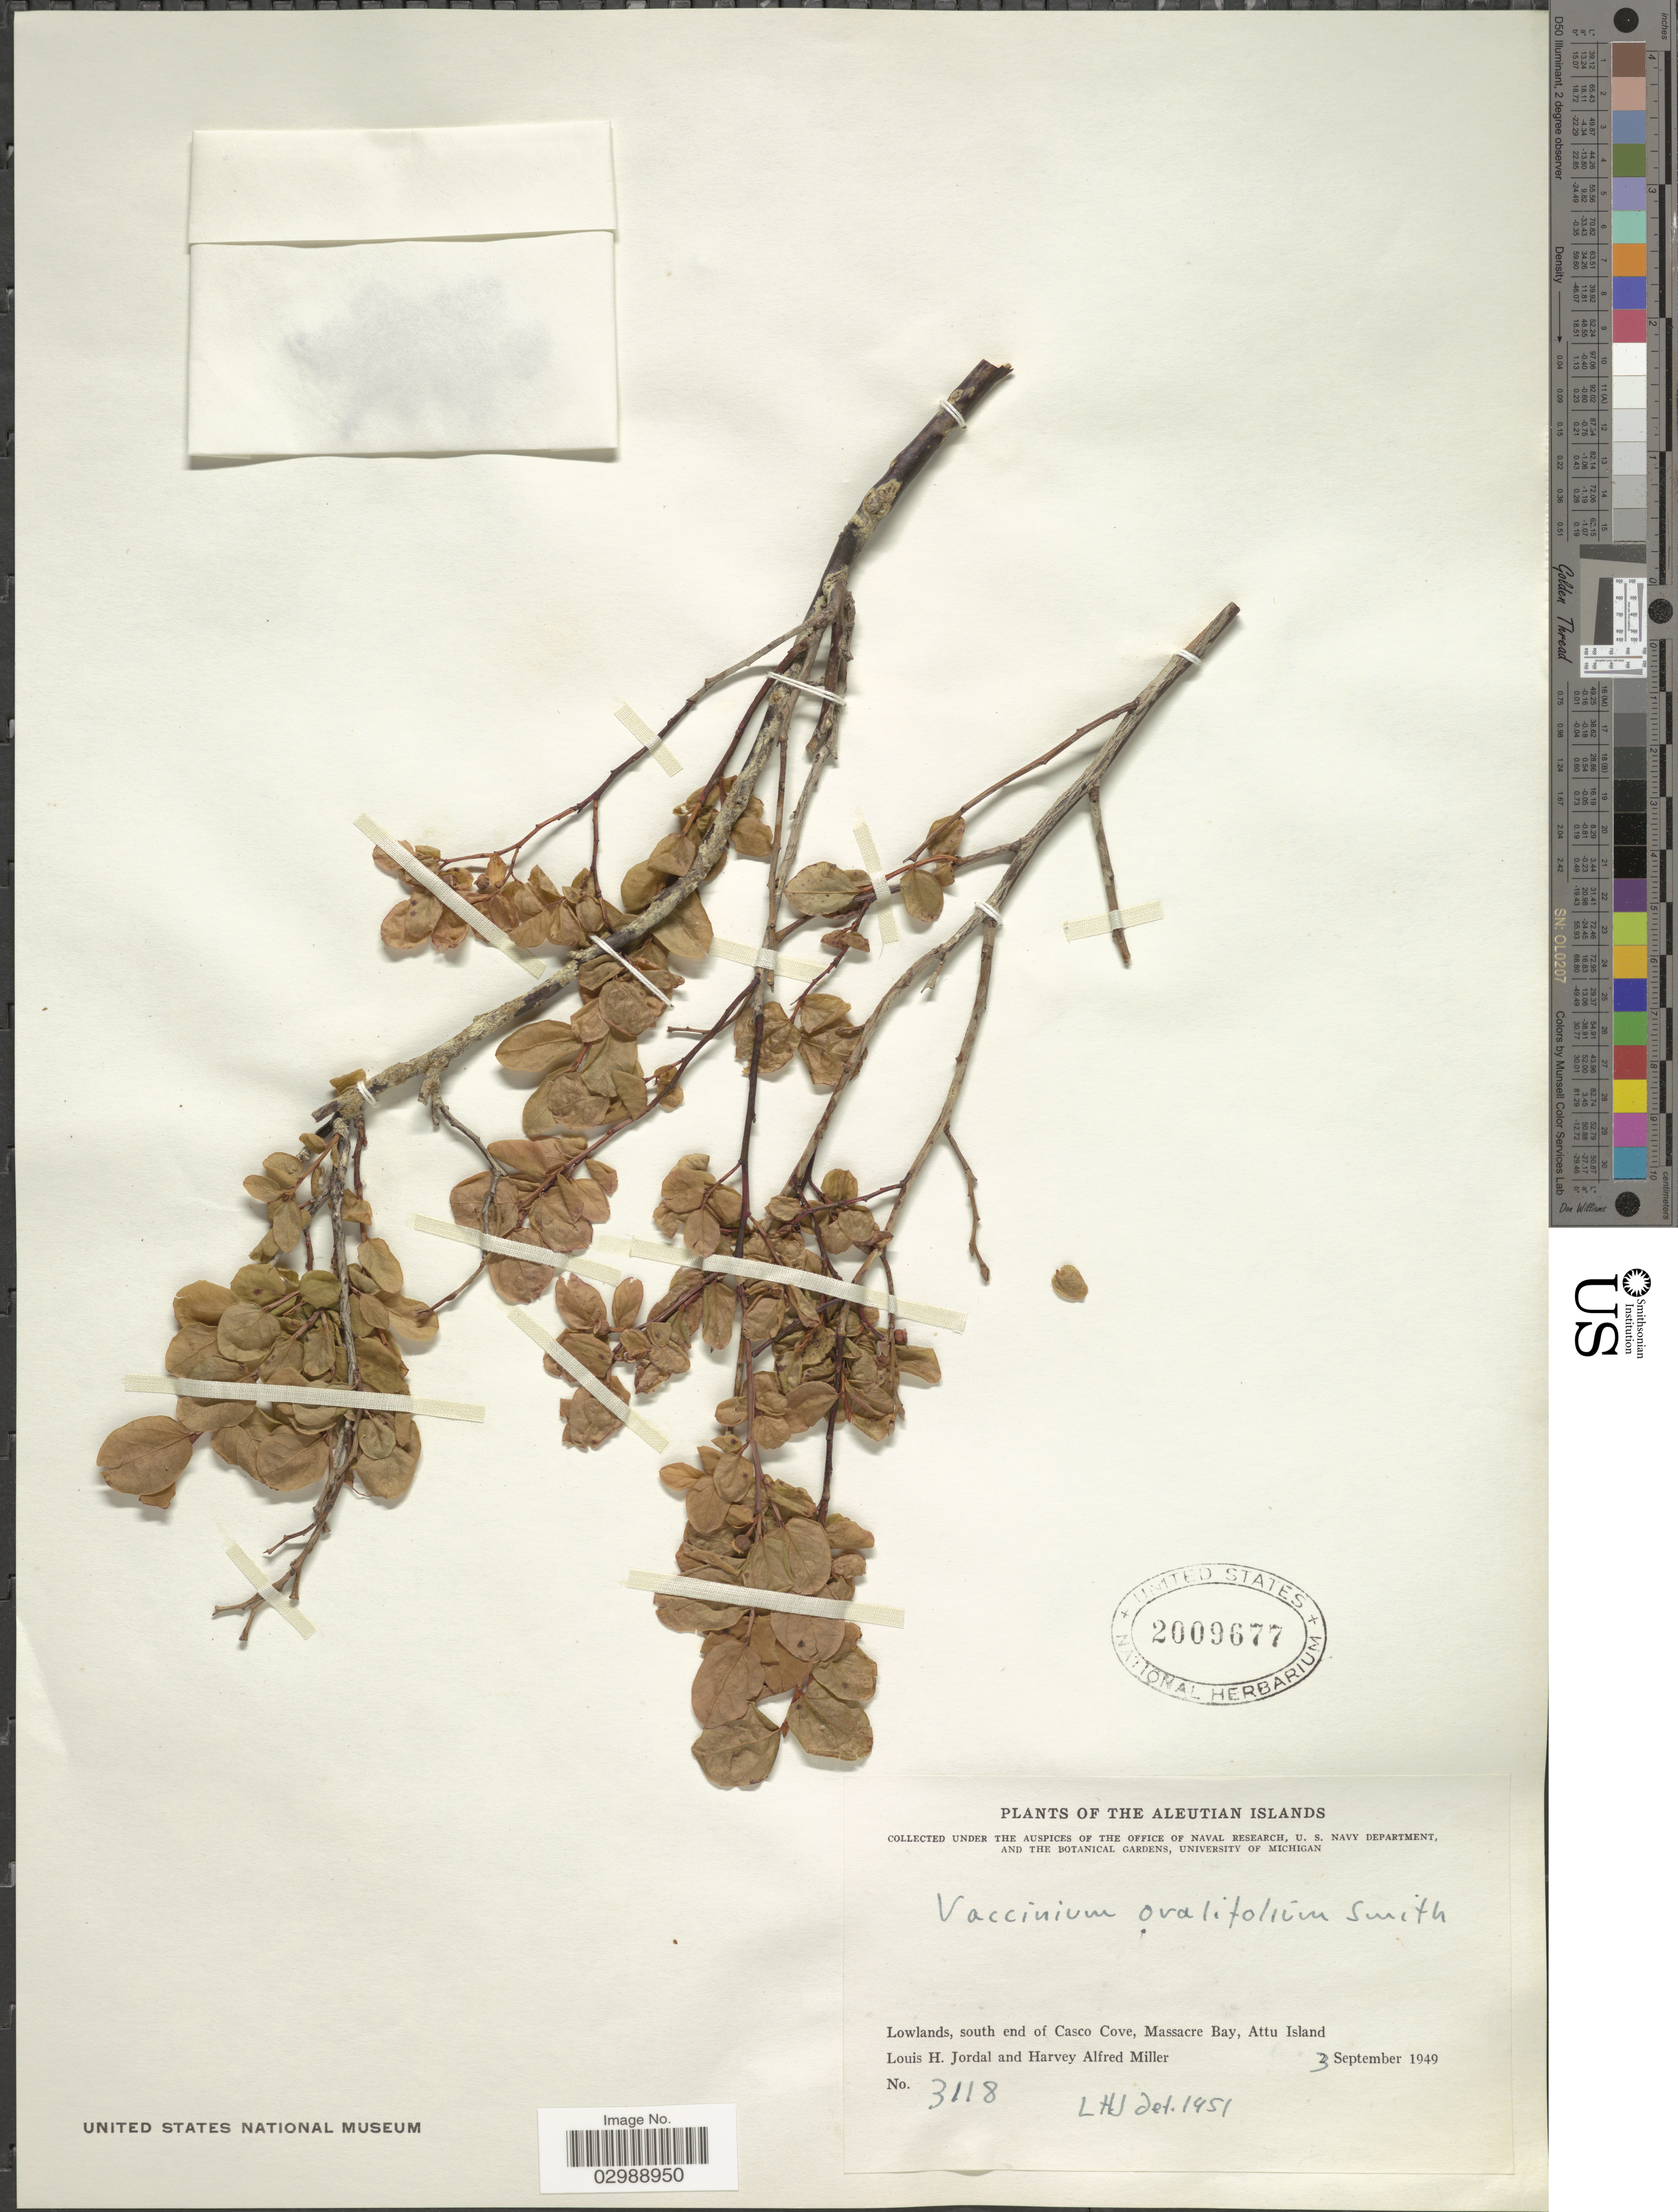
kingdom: Plantae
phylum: Tracheophyta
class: Magnoliopsida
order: Ericales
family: Ericaceae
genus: Vaccinium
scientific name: Vaccinium ovalifolium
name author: Sm.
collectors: L. Jordal & H. A. Miller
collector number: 3118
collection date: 1949-09-03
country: United States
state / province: Alaska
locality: Aleutian Islands. Lowlands, south end of Casco Cove, Massacre Bay, Attu Island.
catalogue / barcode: US 2009677